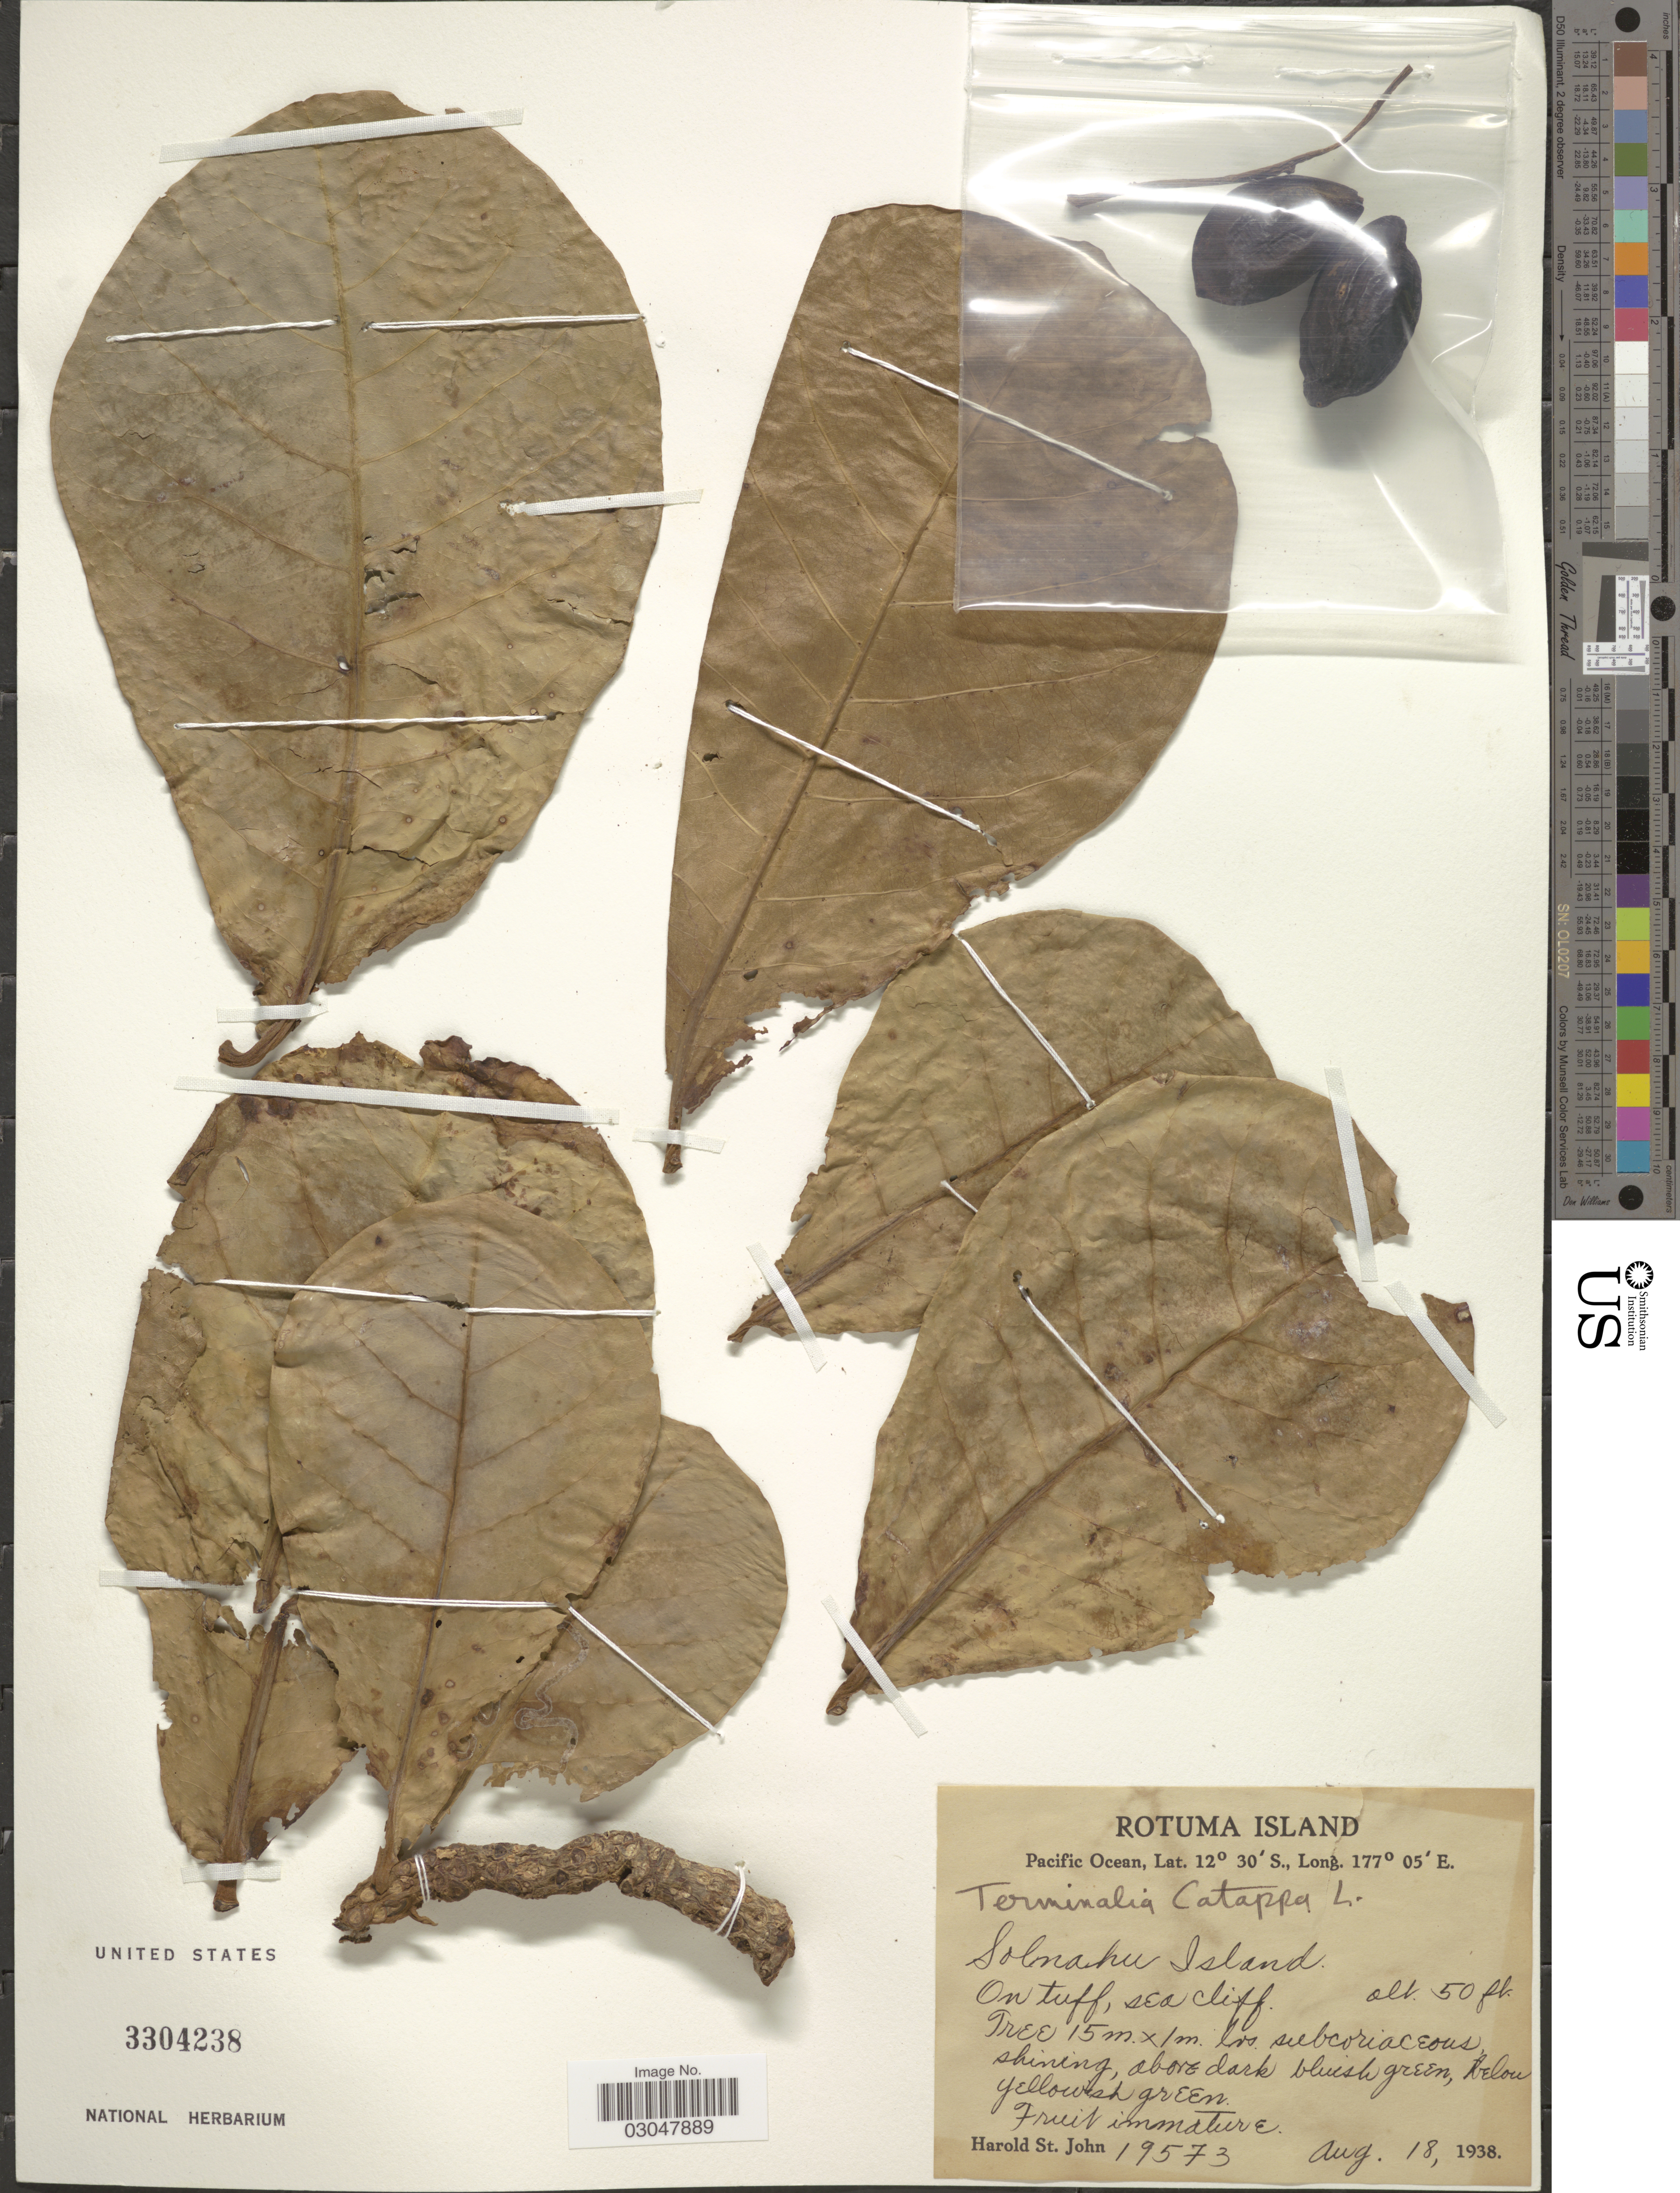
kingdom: Plantae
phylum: Tracheophyta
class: Magnoliopsida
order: Myrtales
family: Combretaceae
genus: Terminalia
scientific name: Terminalia catappa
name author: L.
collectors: H. St. John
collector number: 19573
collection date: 1938-08-18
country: Fiji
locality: Rotuma Island. Pacific Ocean. Solnohu Island.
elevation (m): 15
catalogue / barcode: US 3304238